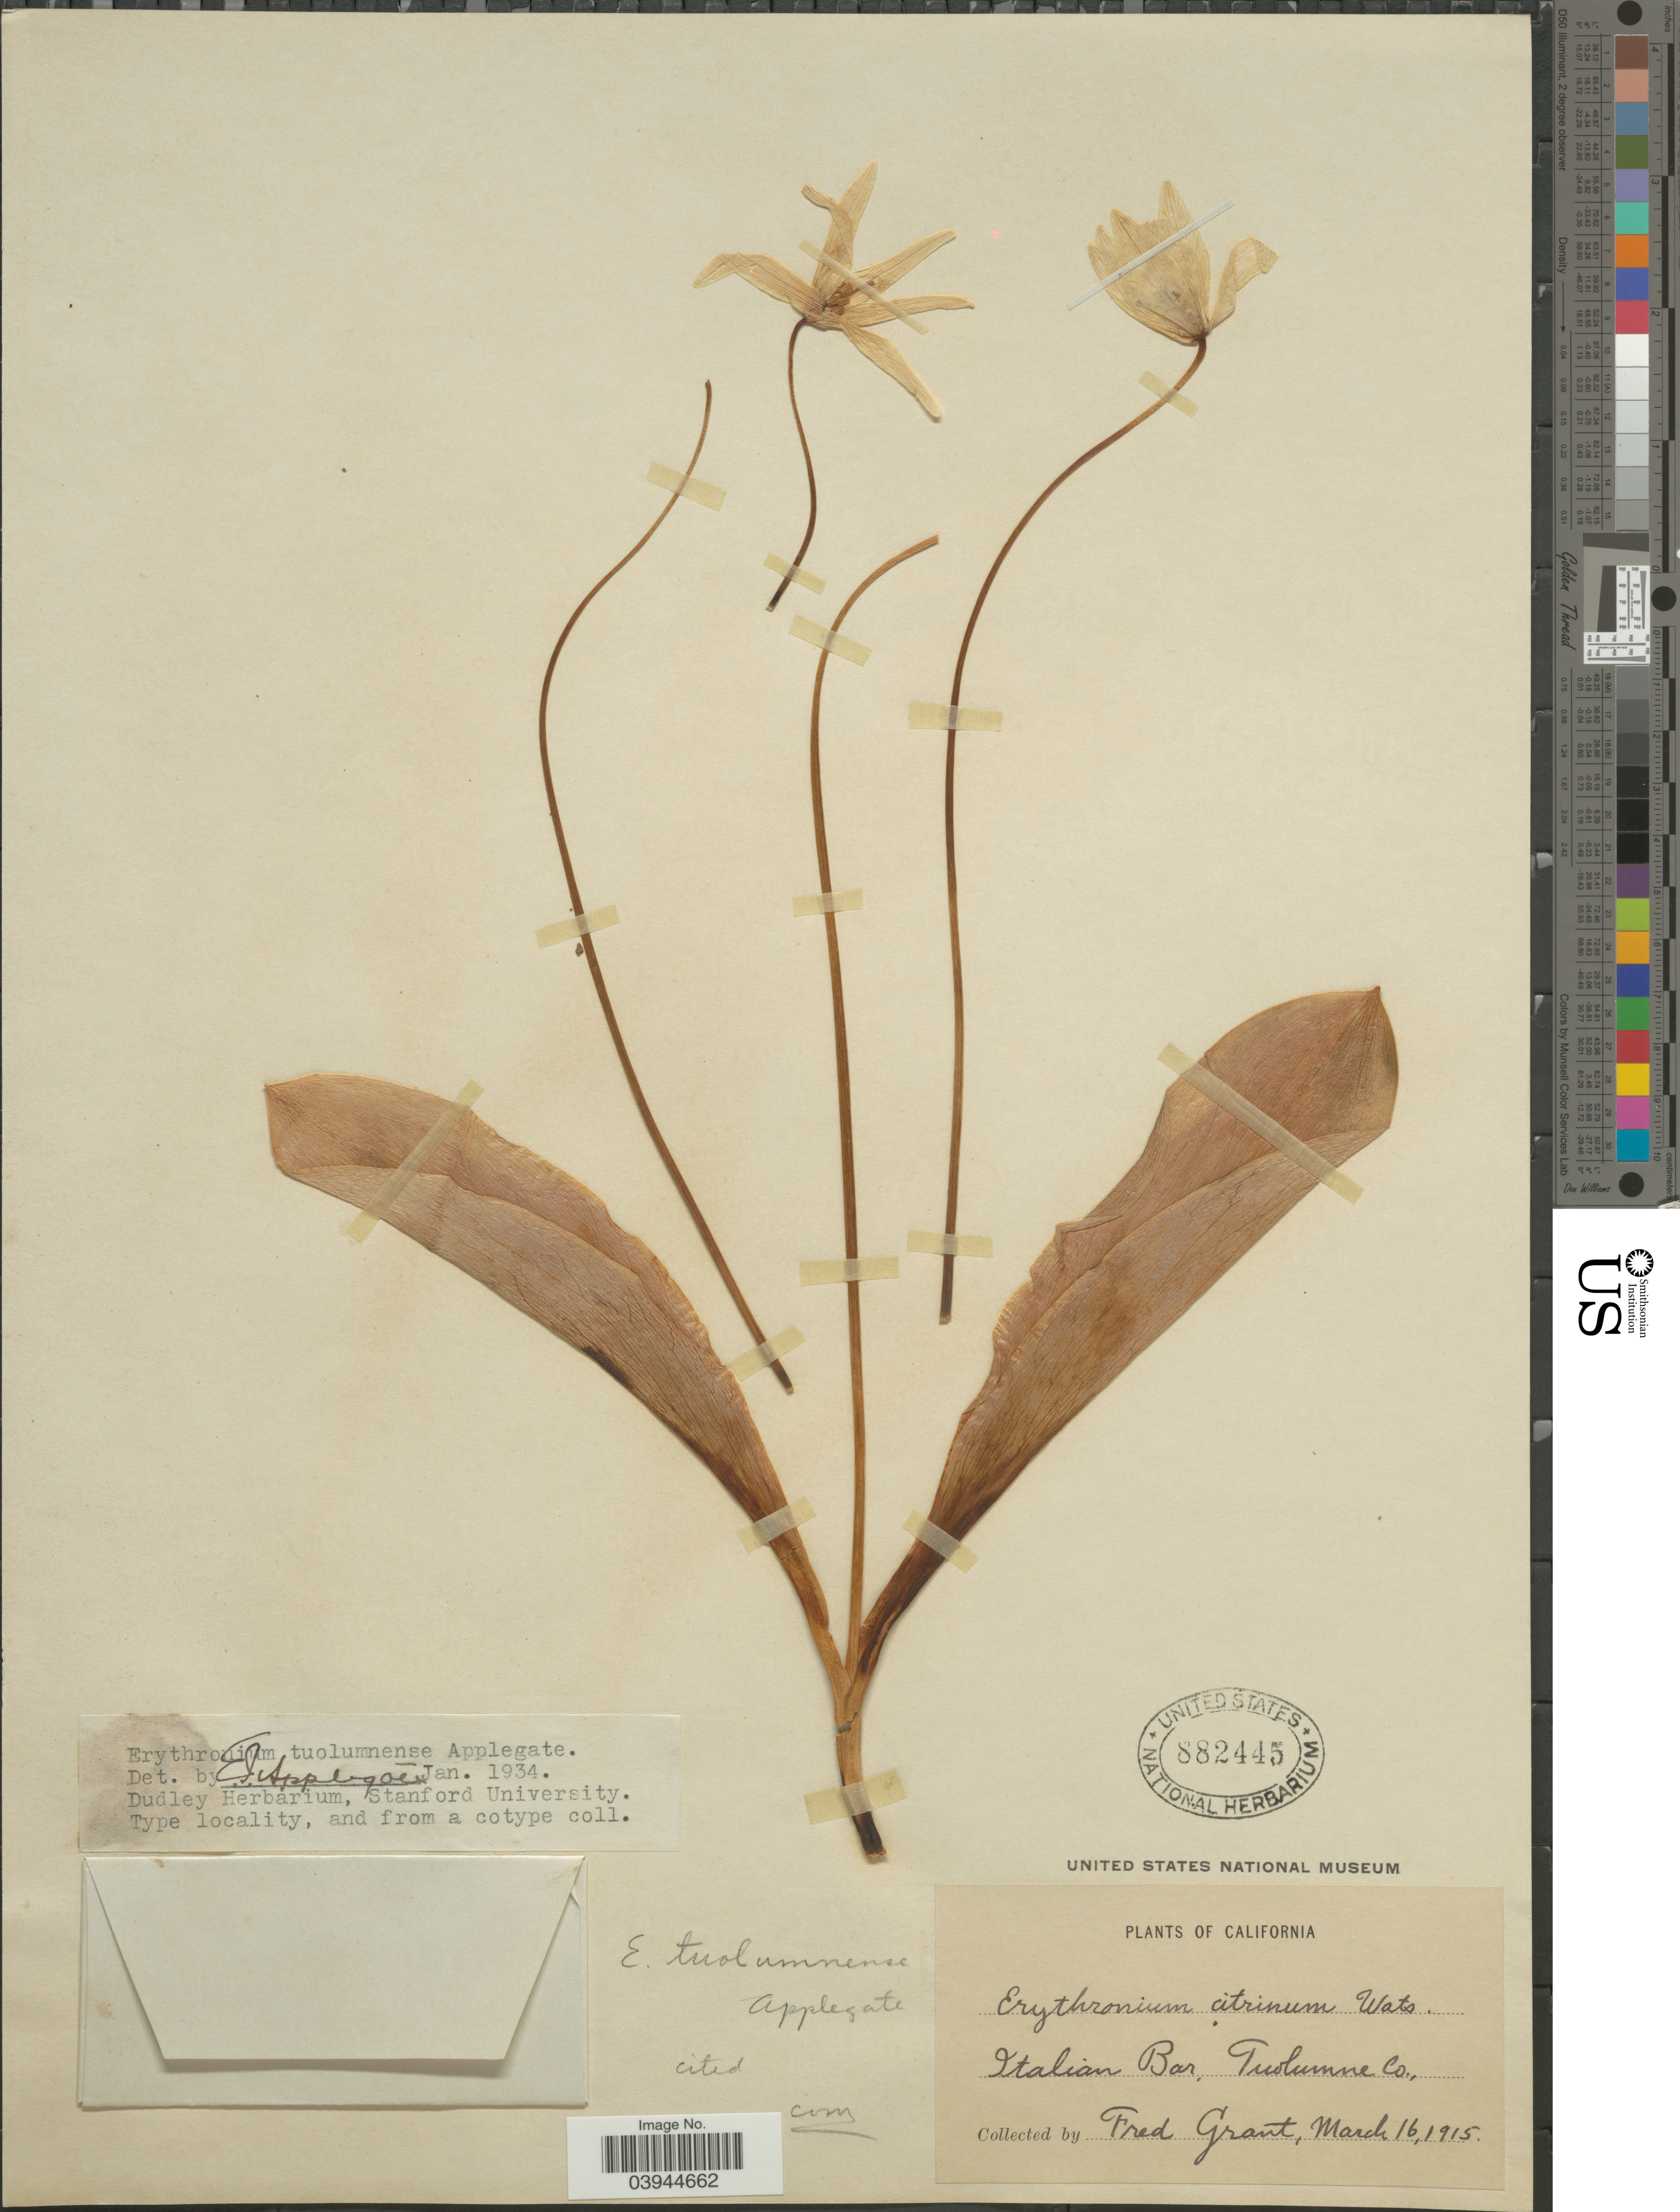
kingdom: Plantae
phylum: Tracheophyta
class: Liliopsida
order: Liliales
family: Liliaceae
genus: Erythronium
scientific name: Erythronium utahense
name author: Rydb.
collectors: F. Grant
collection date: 1915-03-16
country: United States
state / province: California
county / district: Tuolumne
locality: Italian Bar, Tuolumne Co.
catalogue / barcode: US 882445